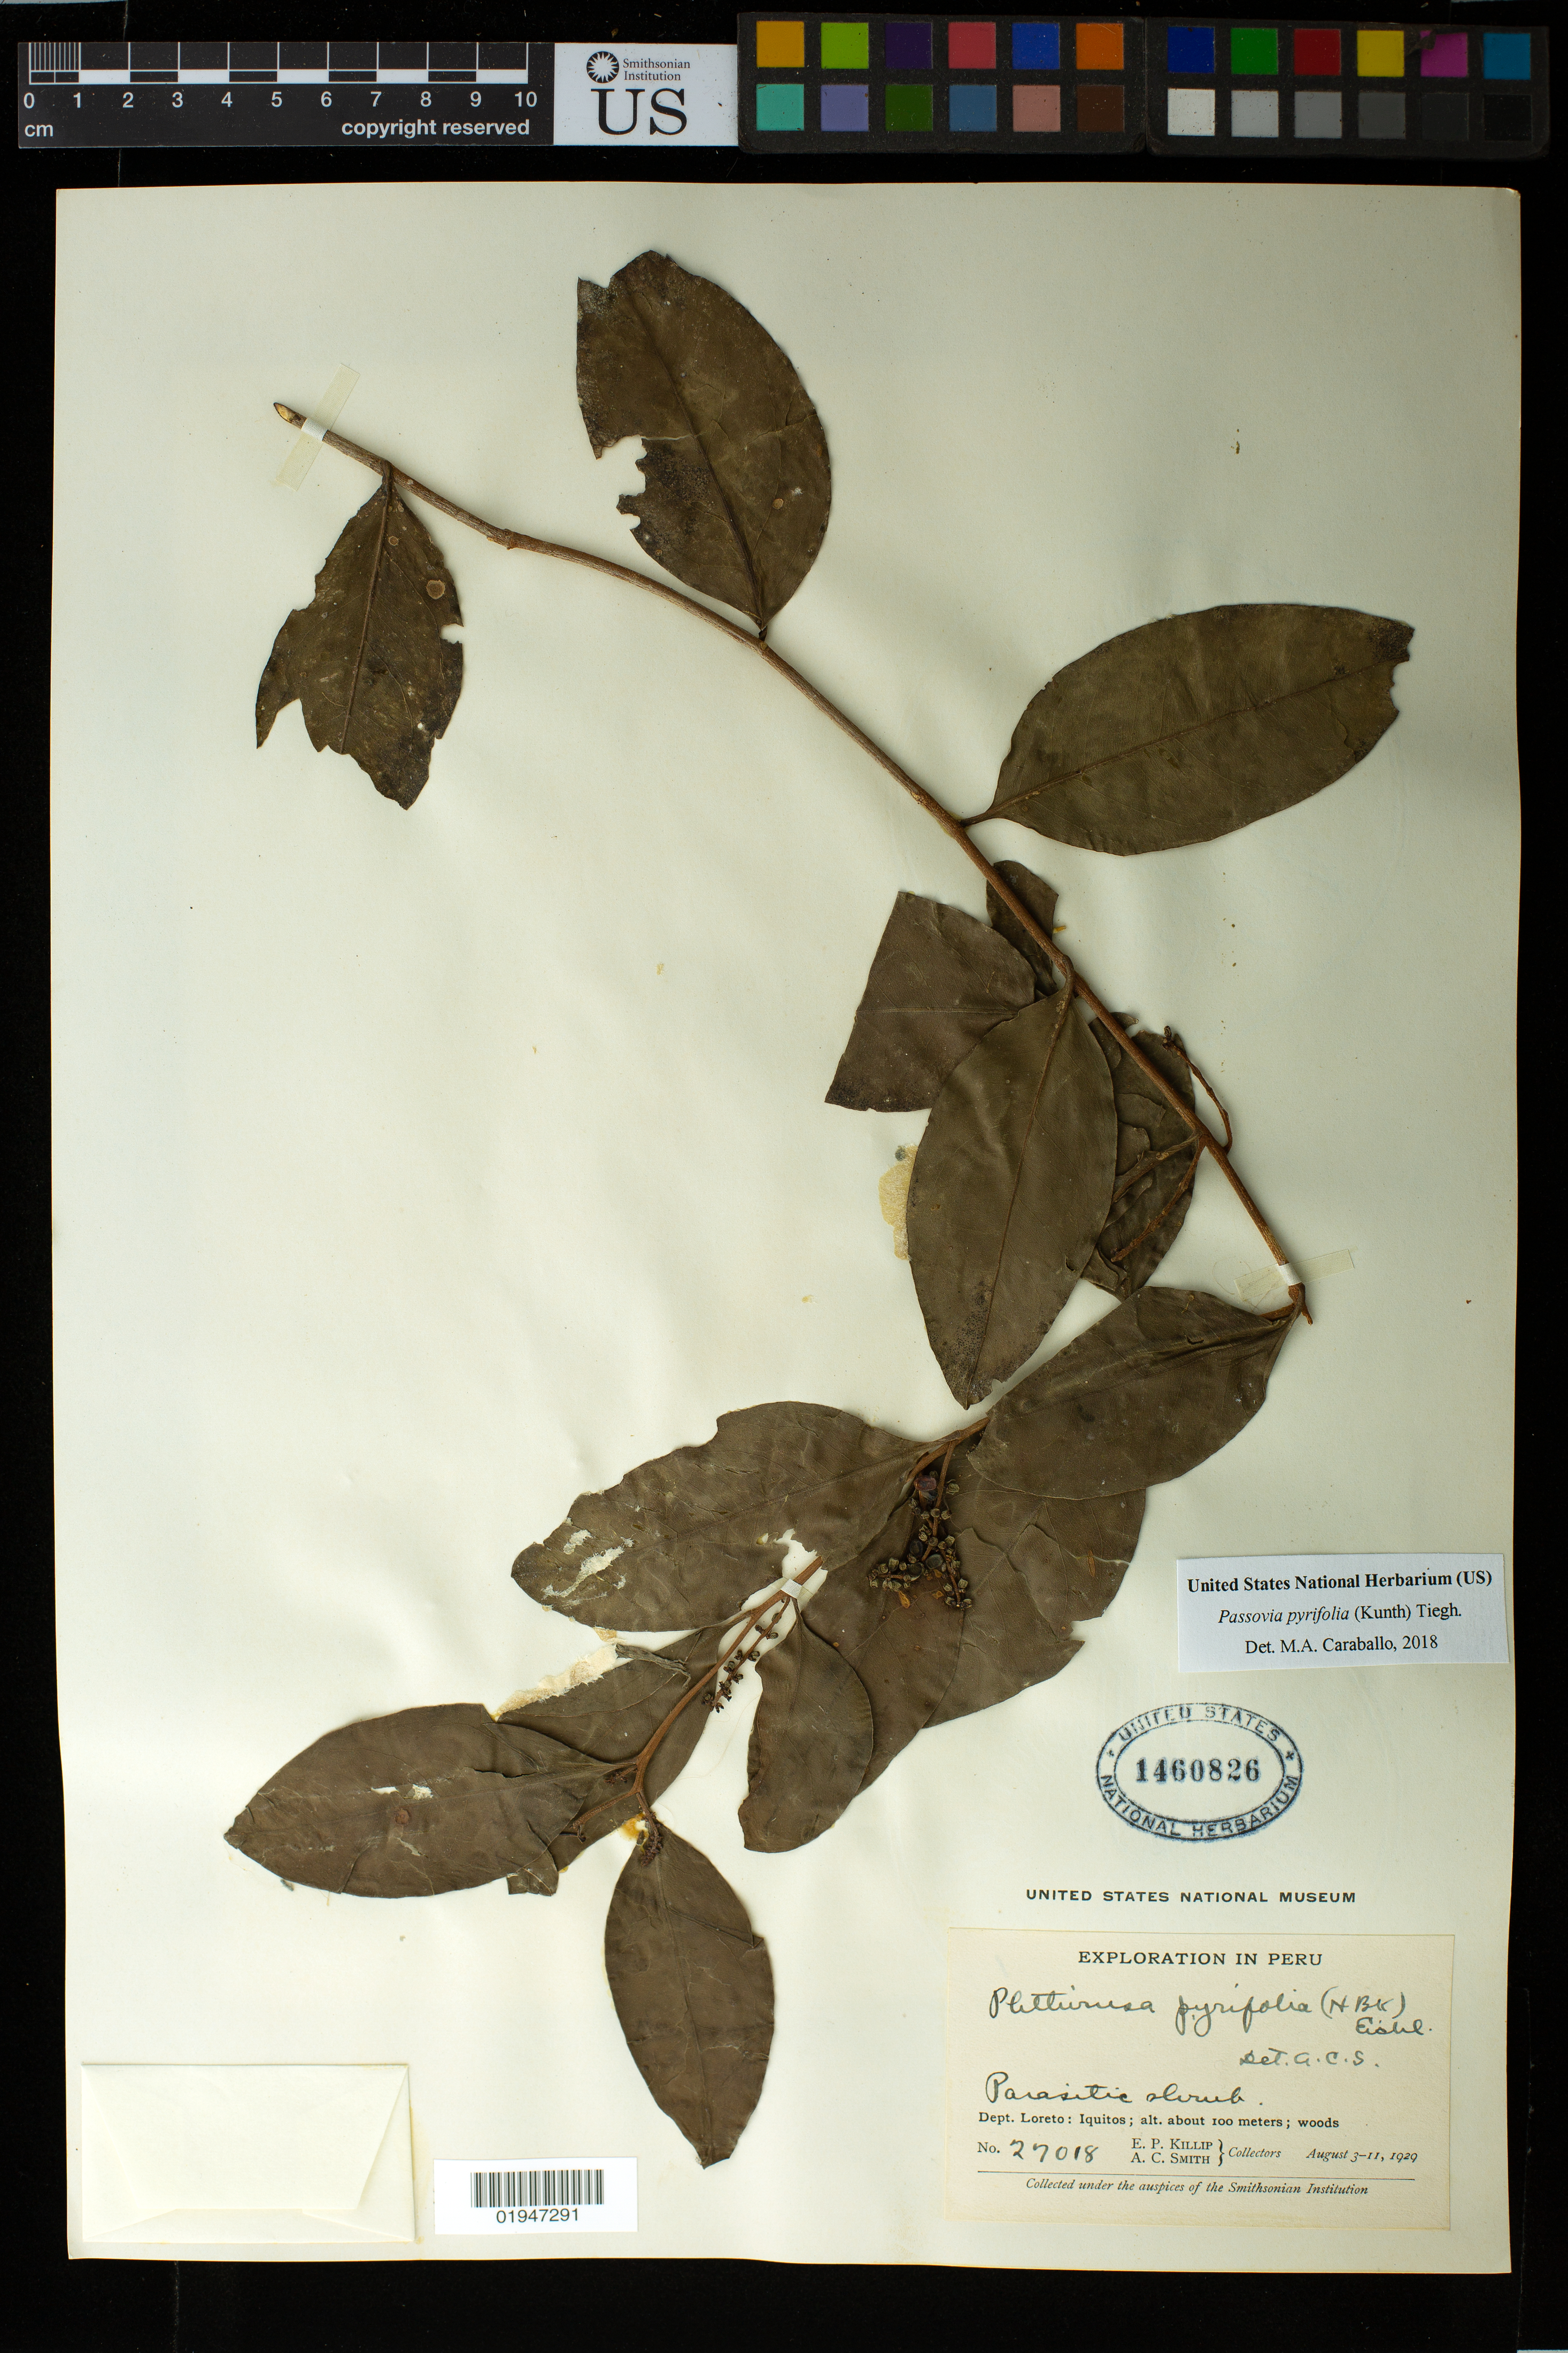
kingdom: Plantae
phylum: Tracheophyta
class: Magnoliopsida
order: Santalales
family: Loranthaceae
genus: Passovia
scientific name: Passovia pyrifolia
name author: (Kunth) Tiegh.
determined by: Caraballo-Ortiz, Marcos A., (MISS), University of Mississippi (UNITED STATES)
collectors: E. P. Killip & A. C. Smith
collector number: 27018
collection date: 1929-08-03/1929-08-11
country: Peru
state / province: Loreto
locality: Iquitos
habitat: Woods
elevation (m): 100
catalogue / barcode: US 1460826